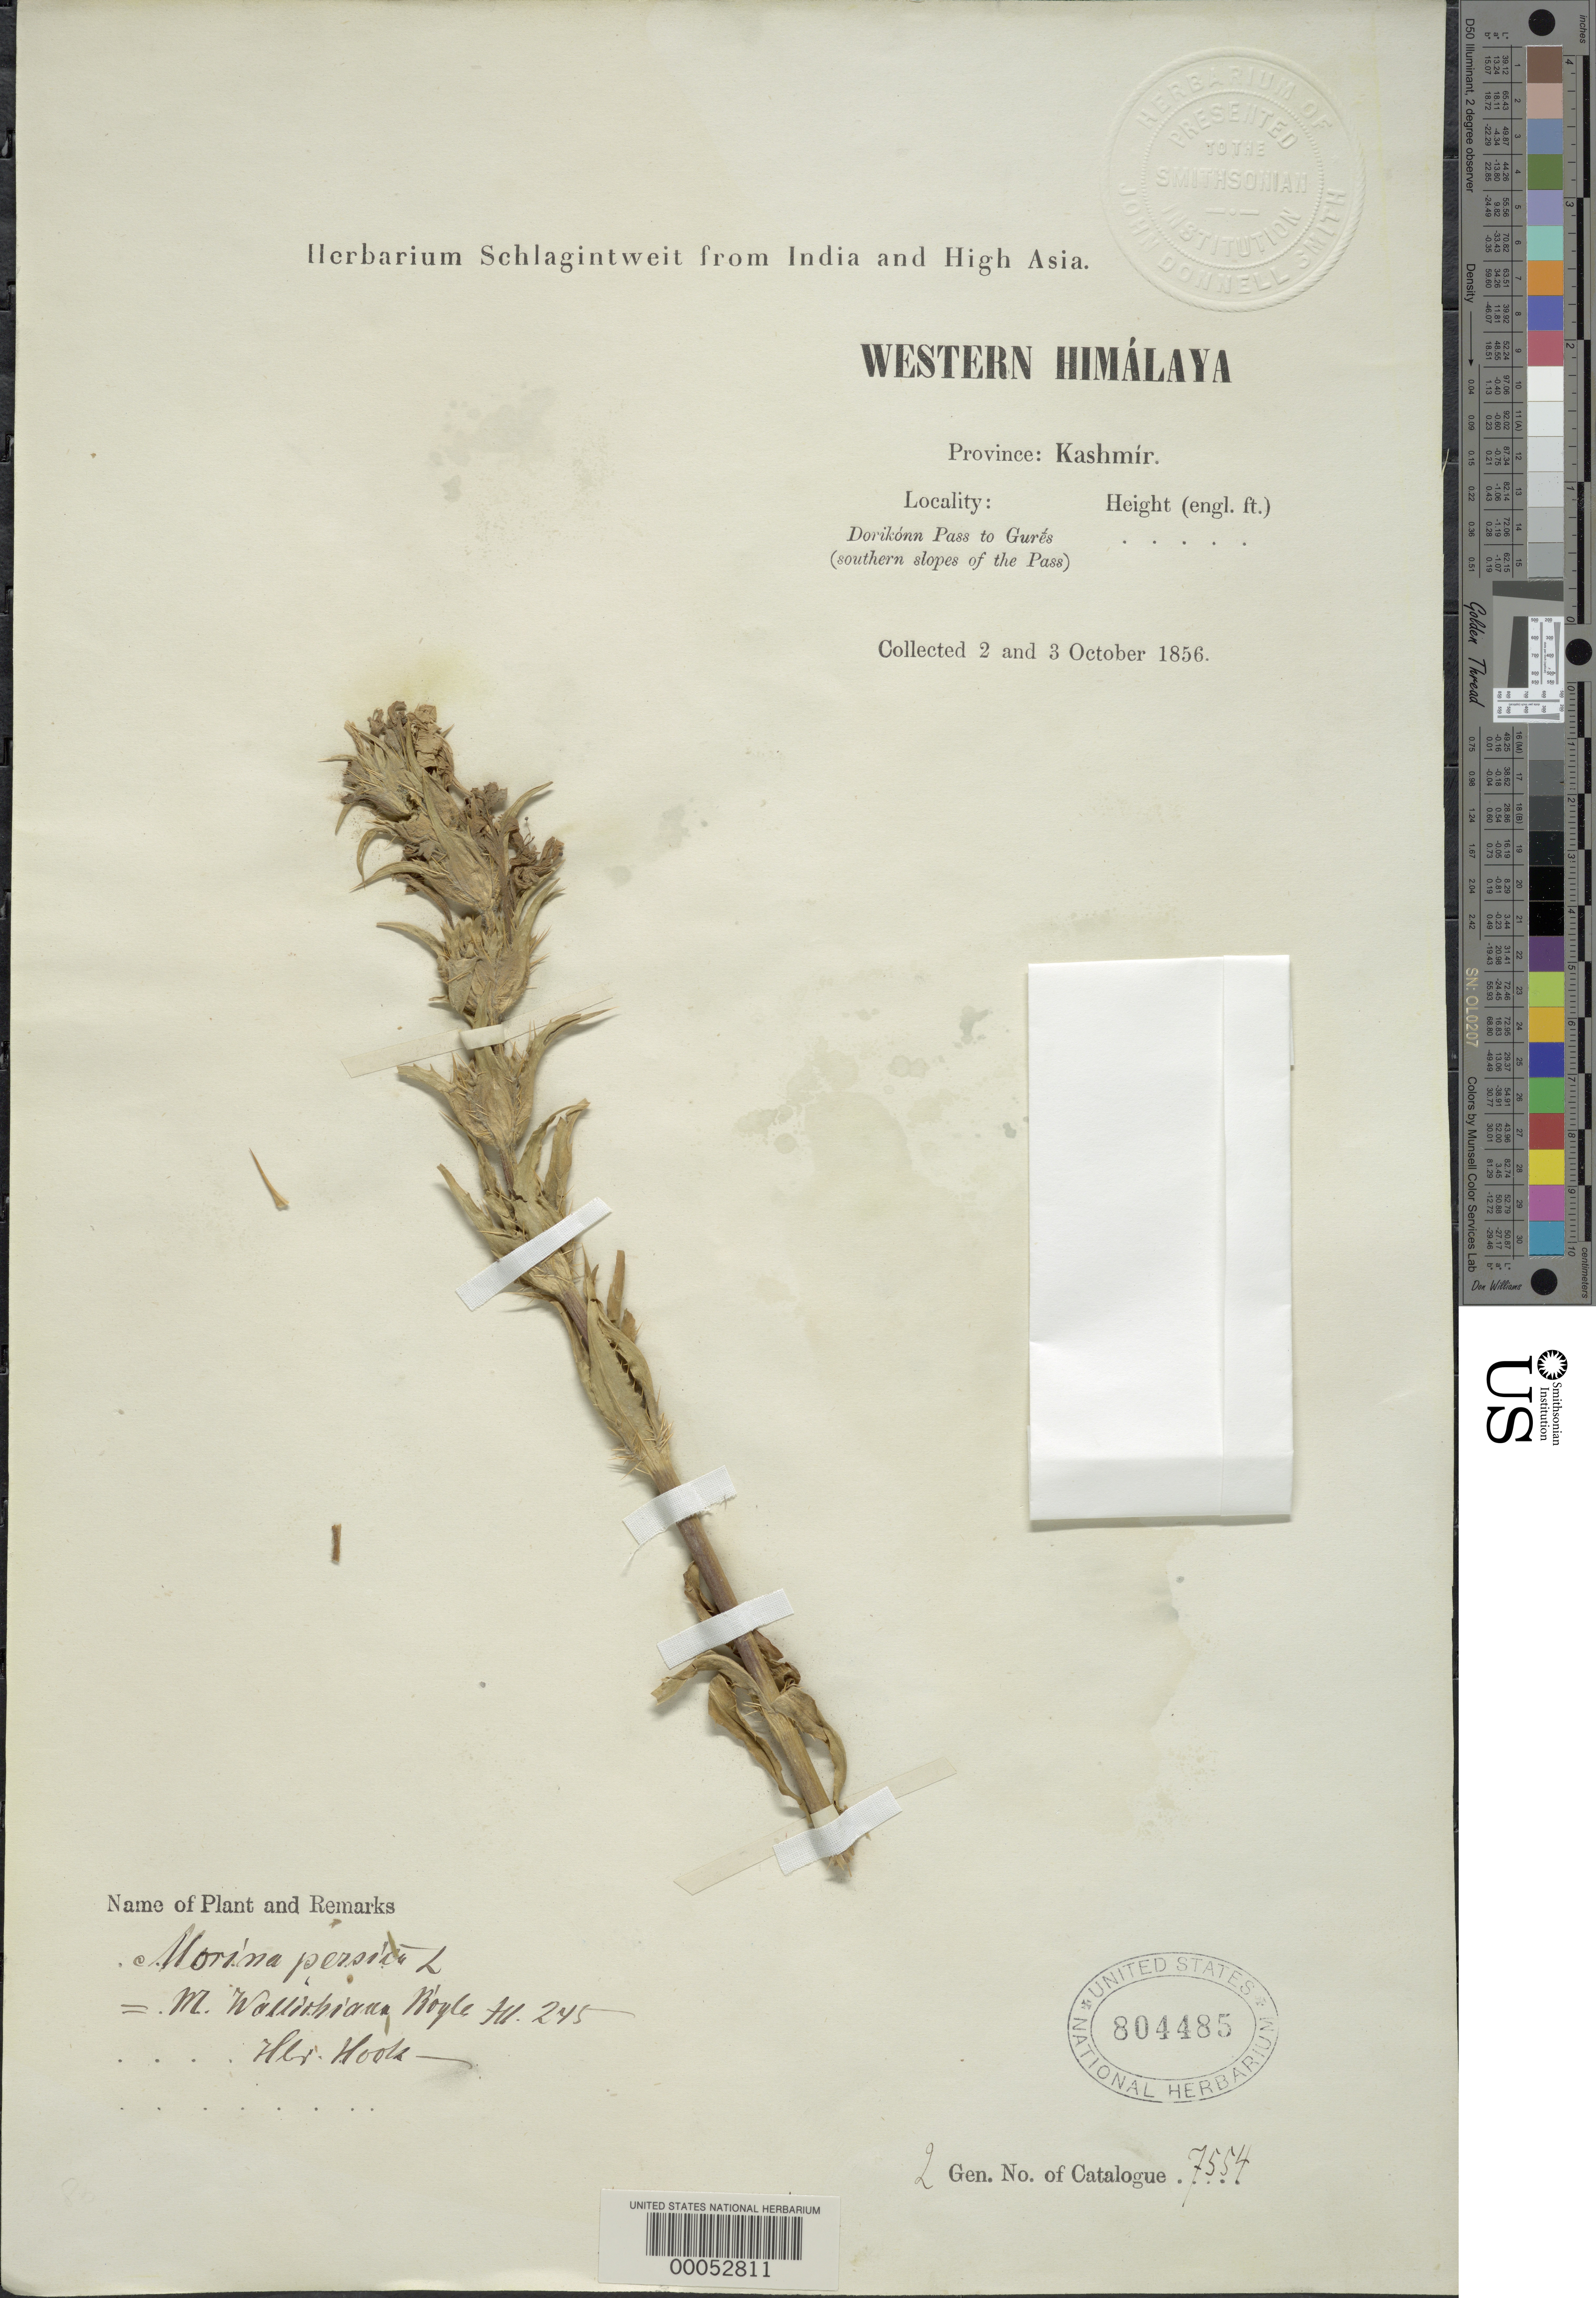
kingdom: Plantae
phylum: Tracheophyta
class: Magnoliopsida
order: Dipsacales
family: Caprifoliaceae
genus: Morina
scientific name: Morina persica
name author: L.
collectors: Herbarium Schlagintweit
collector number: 7554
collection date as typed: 02 Oct 1856 and 03 Oct 1856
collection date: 1856-10-02,1856-10-03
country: India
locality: Himalaya, Dorikonn Pass to Gures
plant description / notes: Probably Herbarium Schlagintweit (specimen not seen)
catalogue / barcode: US 804485